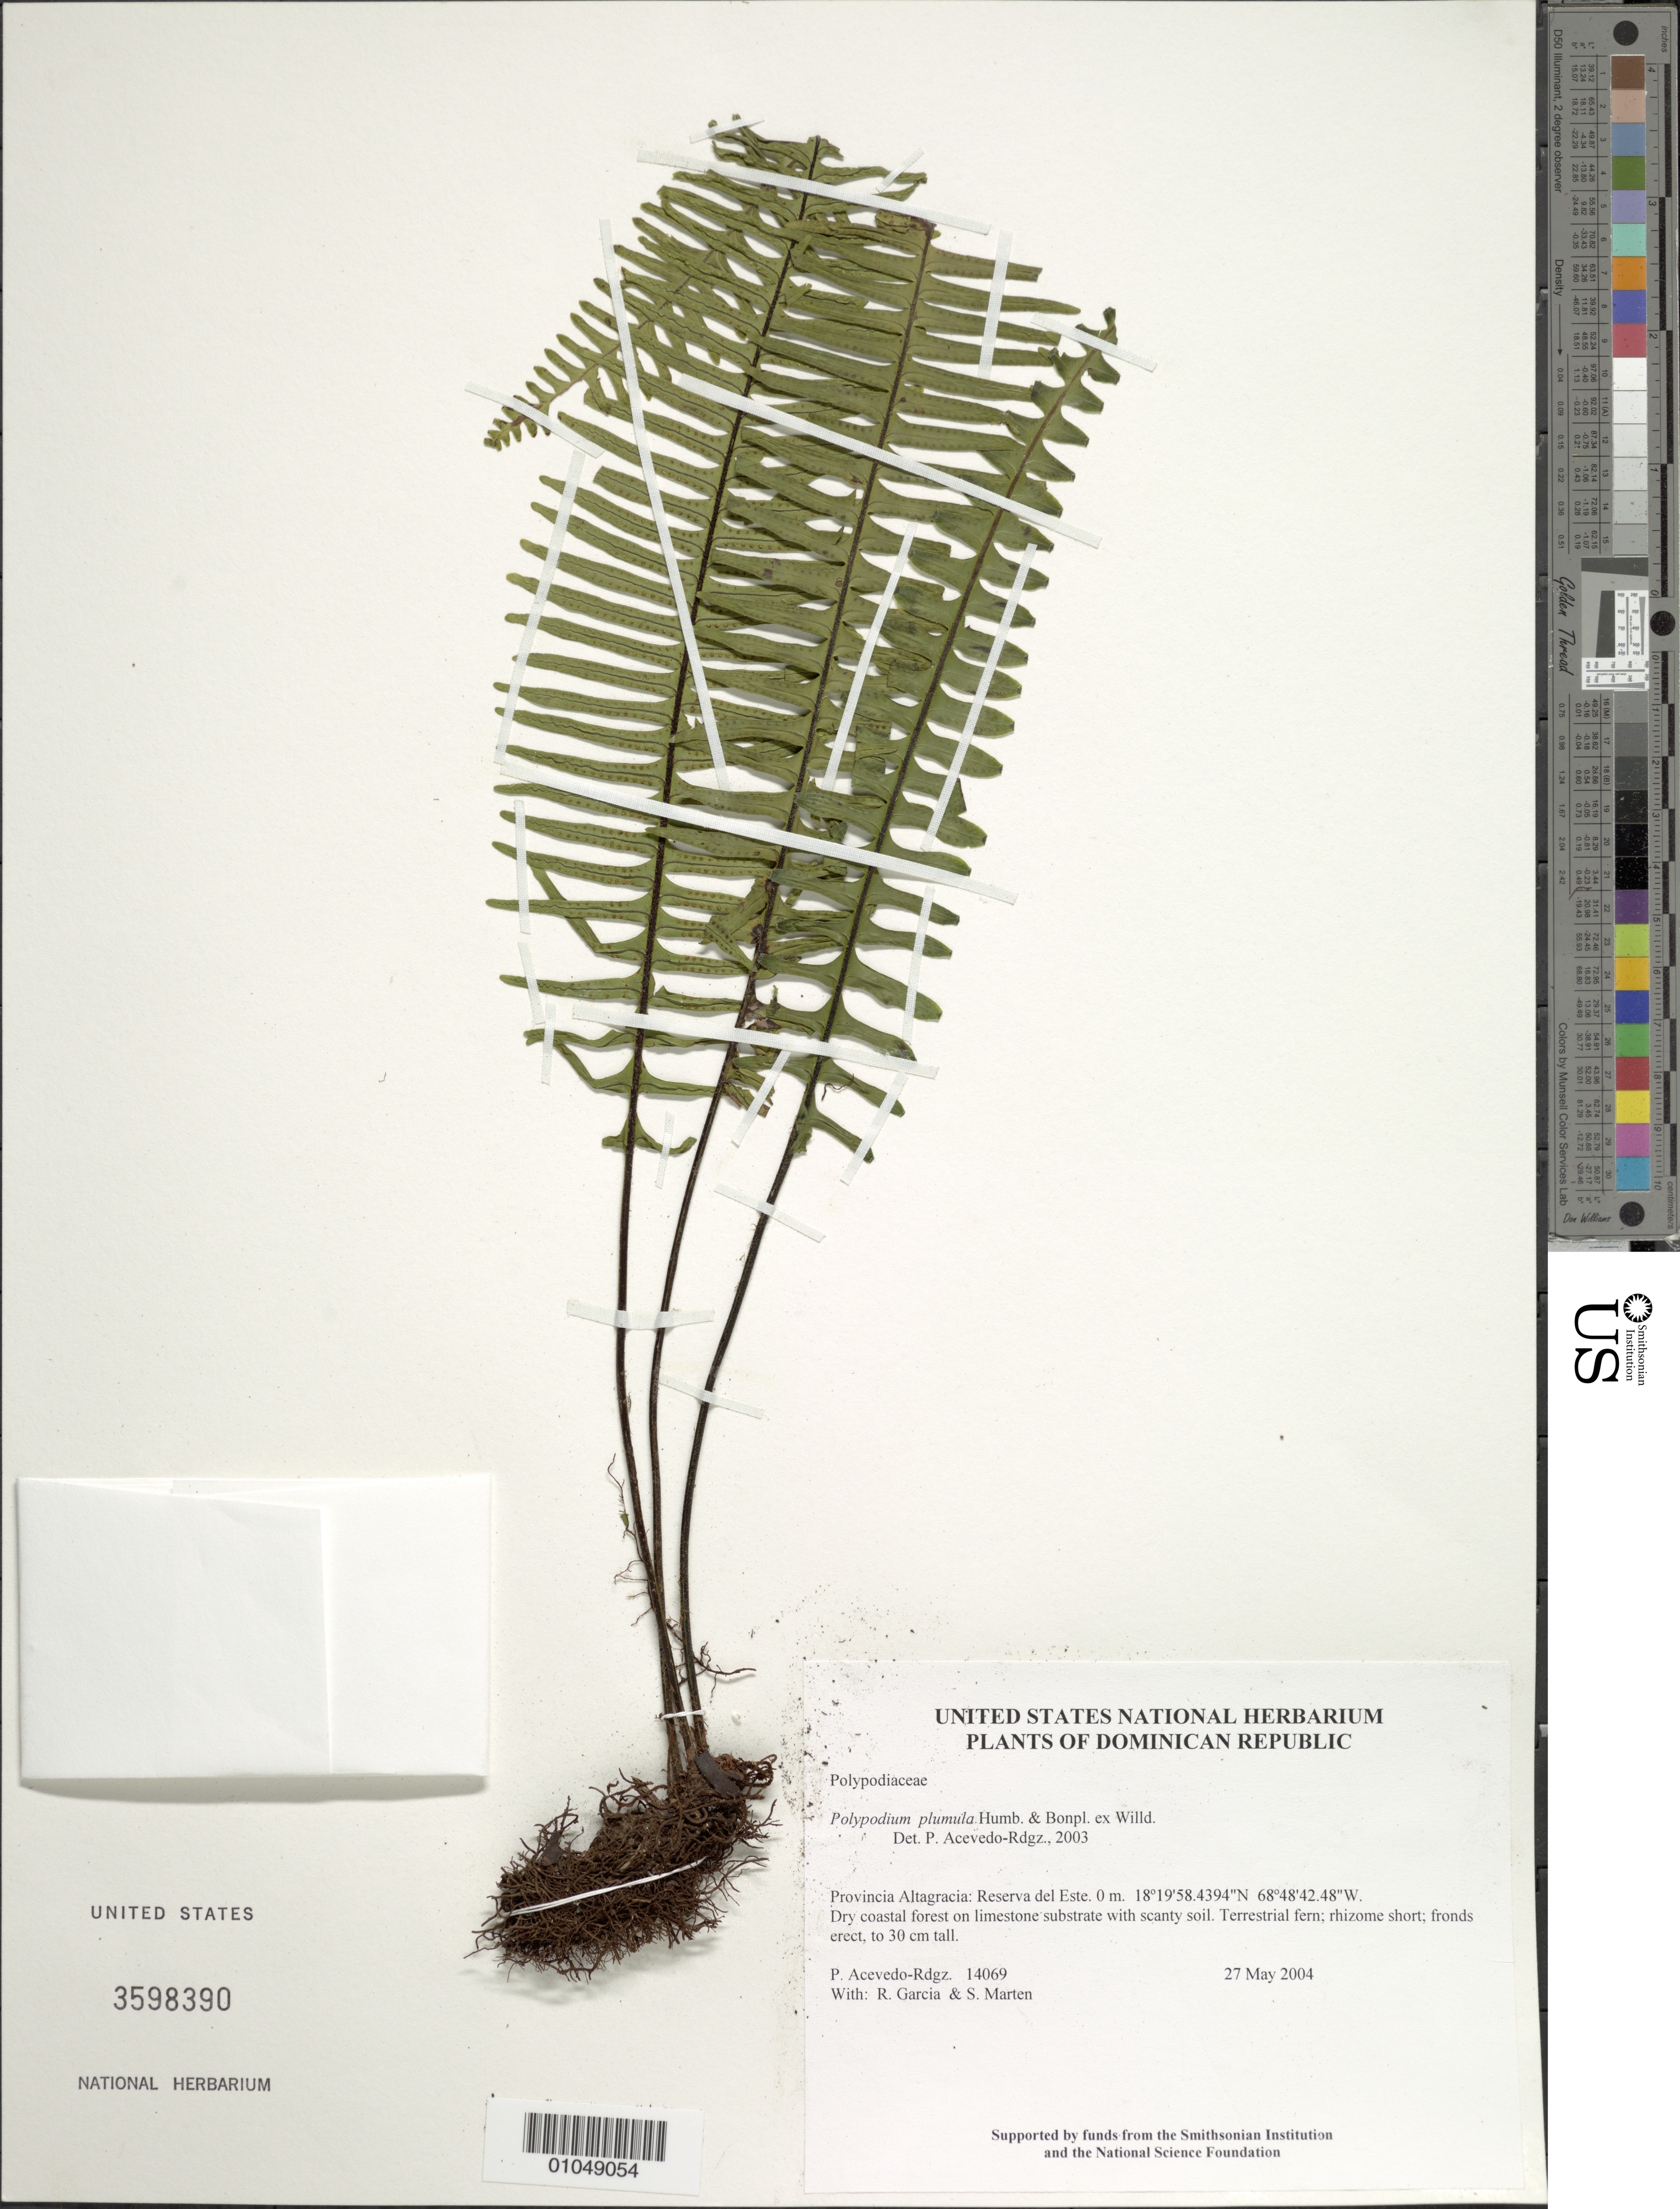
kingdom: Plantae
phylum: Tracheophyta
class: Polypodiopsida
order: Polypodiales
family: Polypodiaceae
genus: Pecluma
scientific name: Pecluma ptilodos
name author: (Kunze) Price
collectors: P. Acevedo-Rodr., R. G. García & S. Marten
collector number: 14069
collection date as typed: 27 May 2004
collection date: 2004-05-27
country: Dominican Republic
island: Hispaniola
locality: Provincia Altagracia: Reserva del Este.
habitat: Dry coastal forest on limestone substrate with scanty soil.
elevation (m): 0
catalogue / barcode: US 3598390